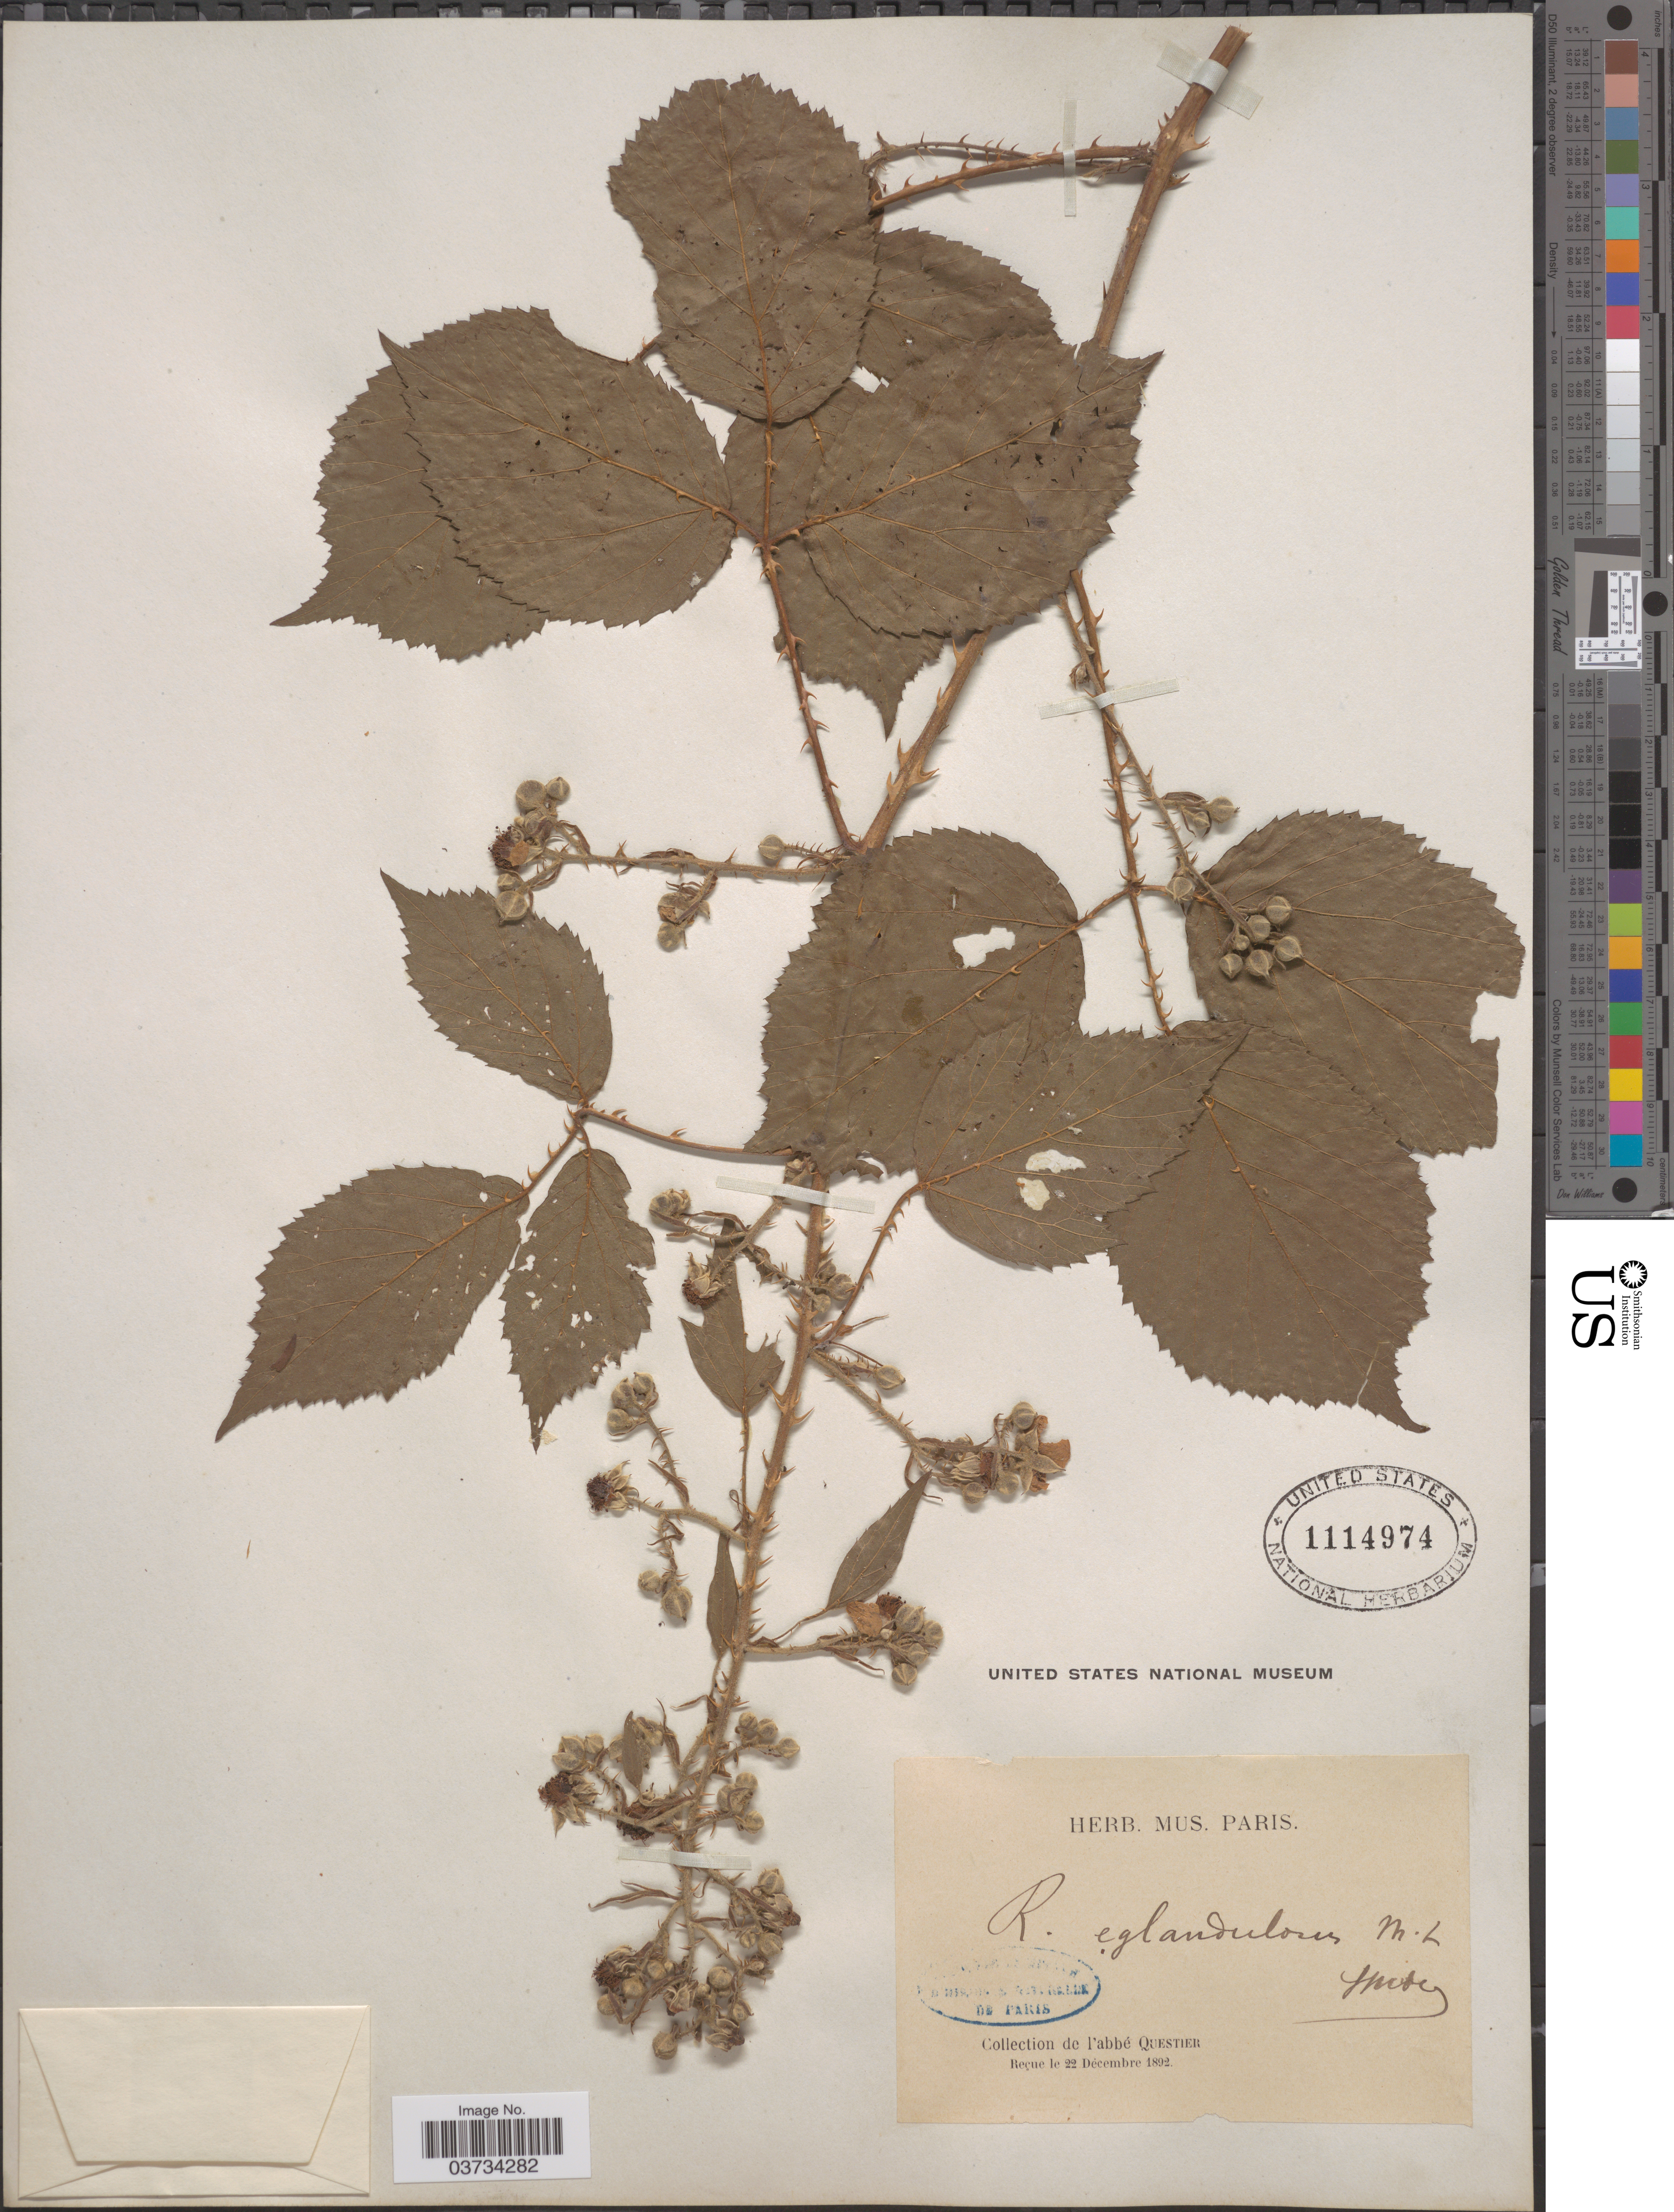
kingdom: Plantae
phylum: Tracheophyta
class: Magnoliopsida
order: Rosales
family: Rosaceae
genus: Rubus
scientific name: Rubus eglandulosus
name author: Lefèvre & P.J. Müll.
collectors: A. Questier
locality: [illegible text].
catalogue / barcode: US 1114974